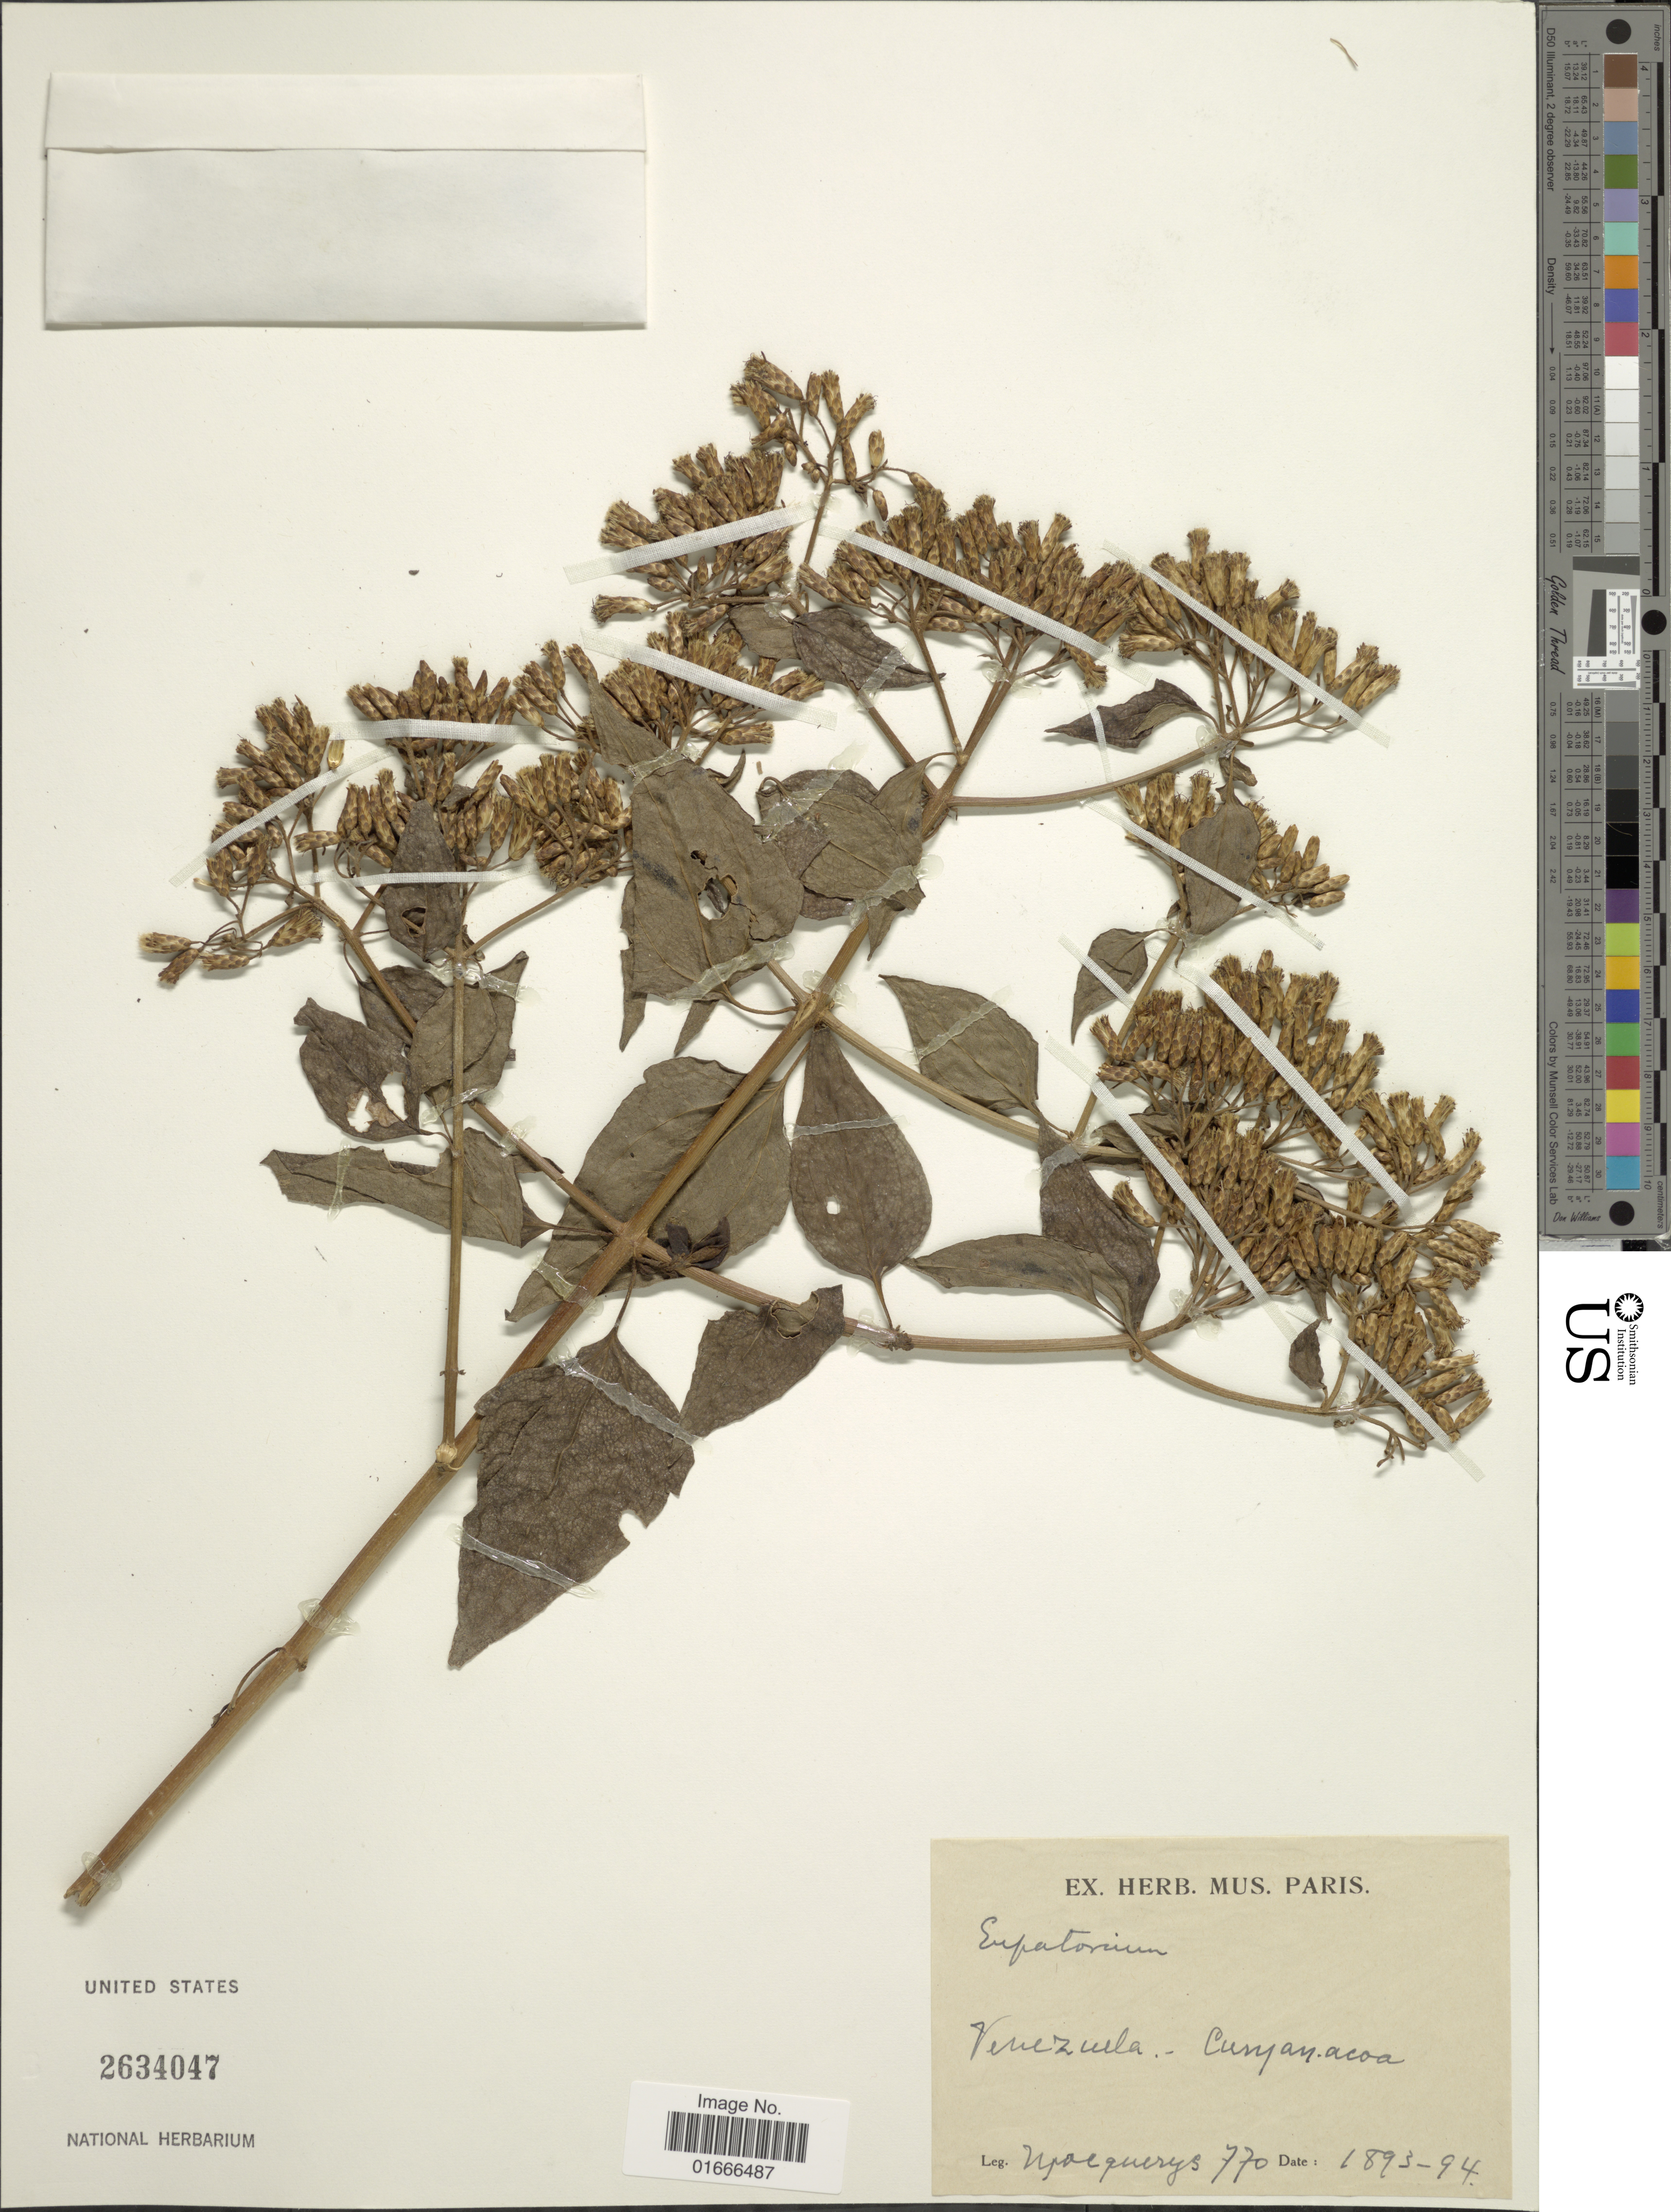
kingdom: Plantae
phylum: Tracheophyta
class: Magnoliopsida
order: Asterales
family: Asteraceae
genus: Chromolaena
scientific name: Chromolaena odorata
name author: (L.) R.M. King & H. Rob.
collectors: A. Mocquerys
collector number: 770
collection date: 1893/1894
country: Venezuela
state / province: Sucre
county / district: Montes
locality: Cumanacoa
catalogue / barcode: US 2634047